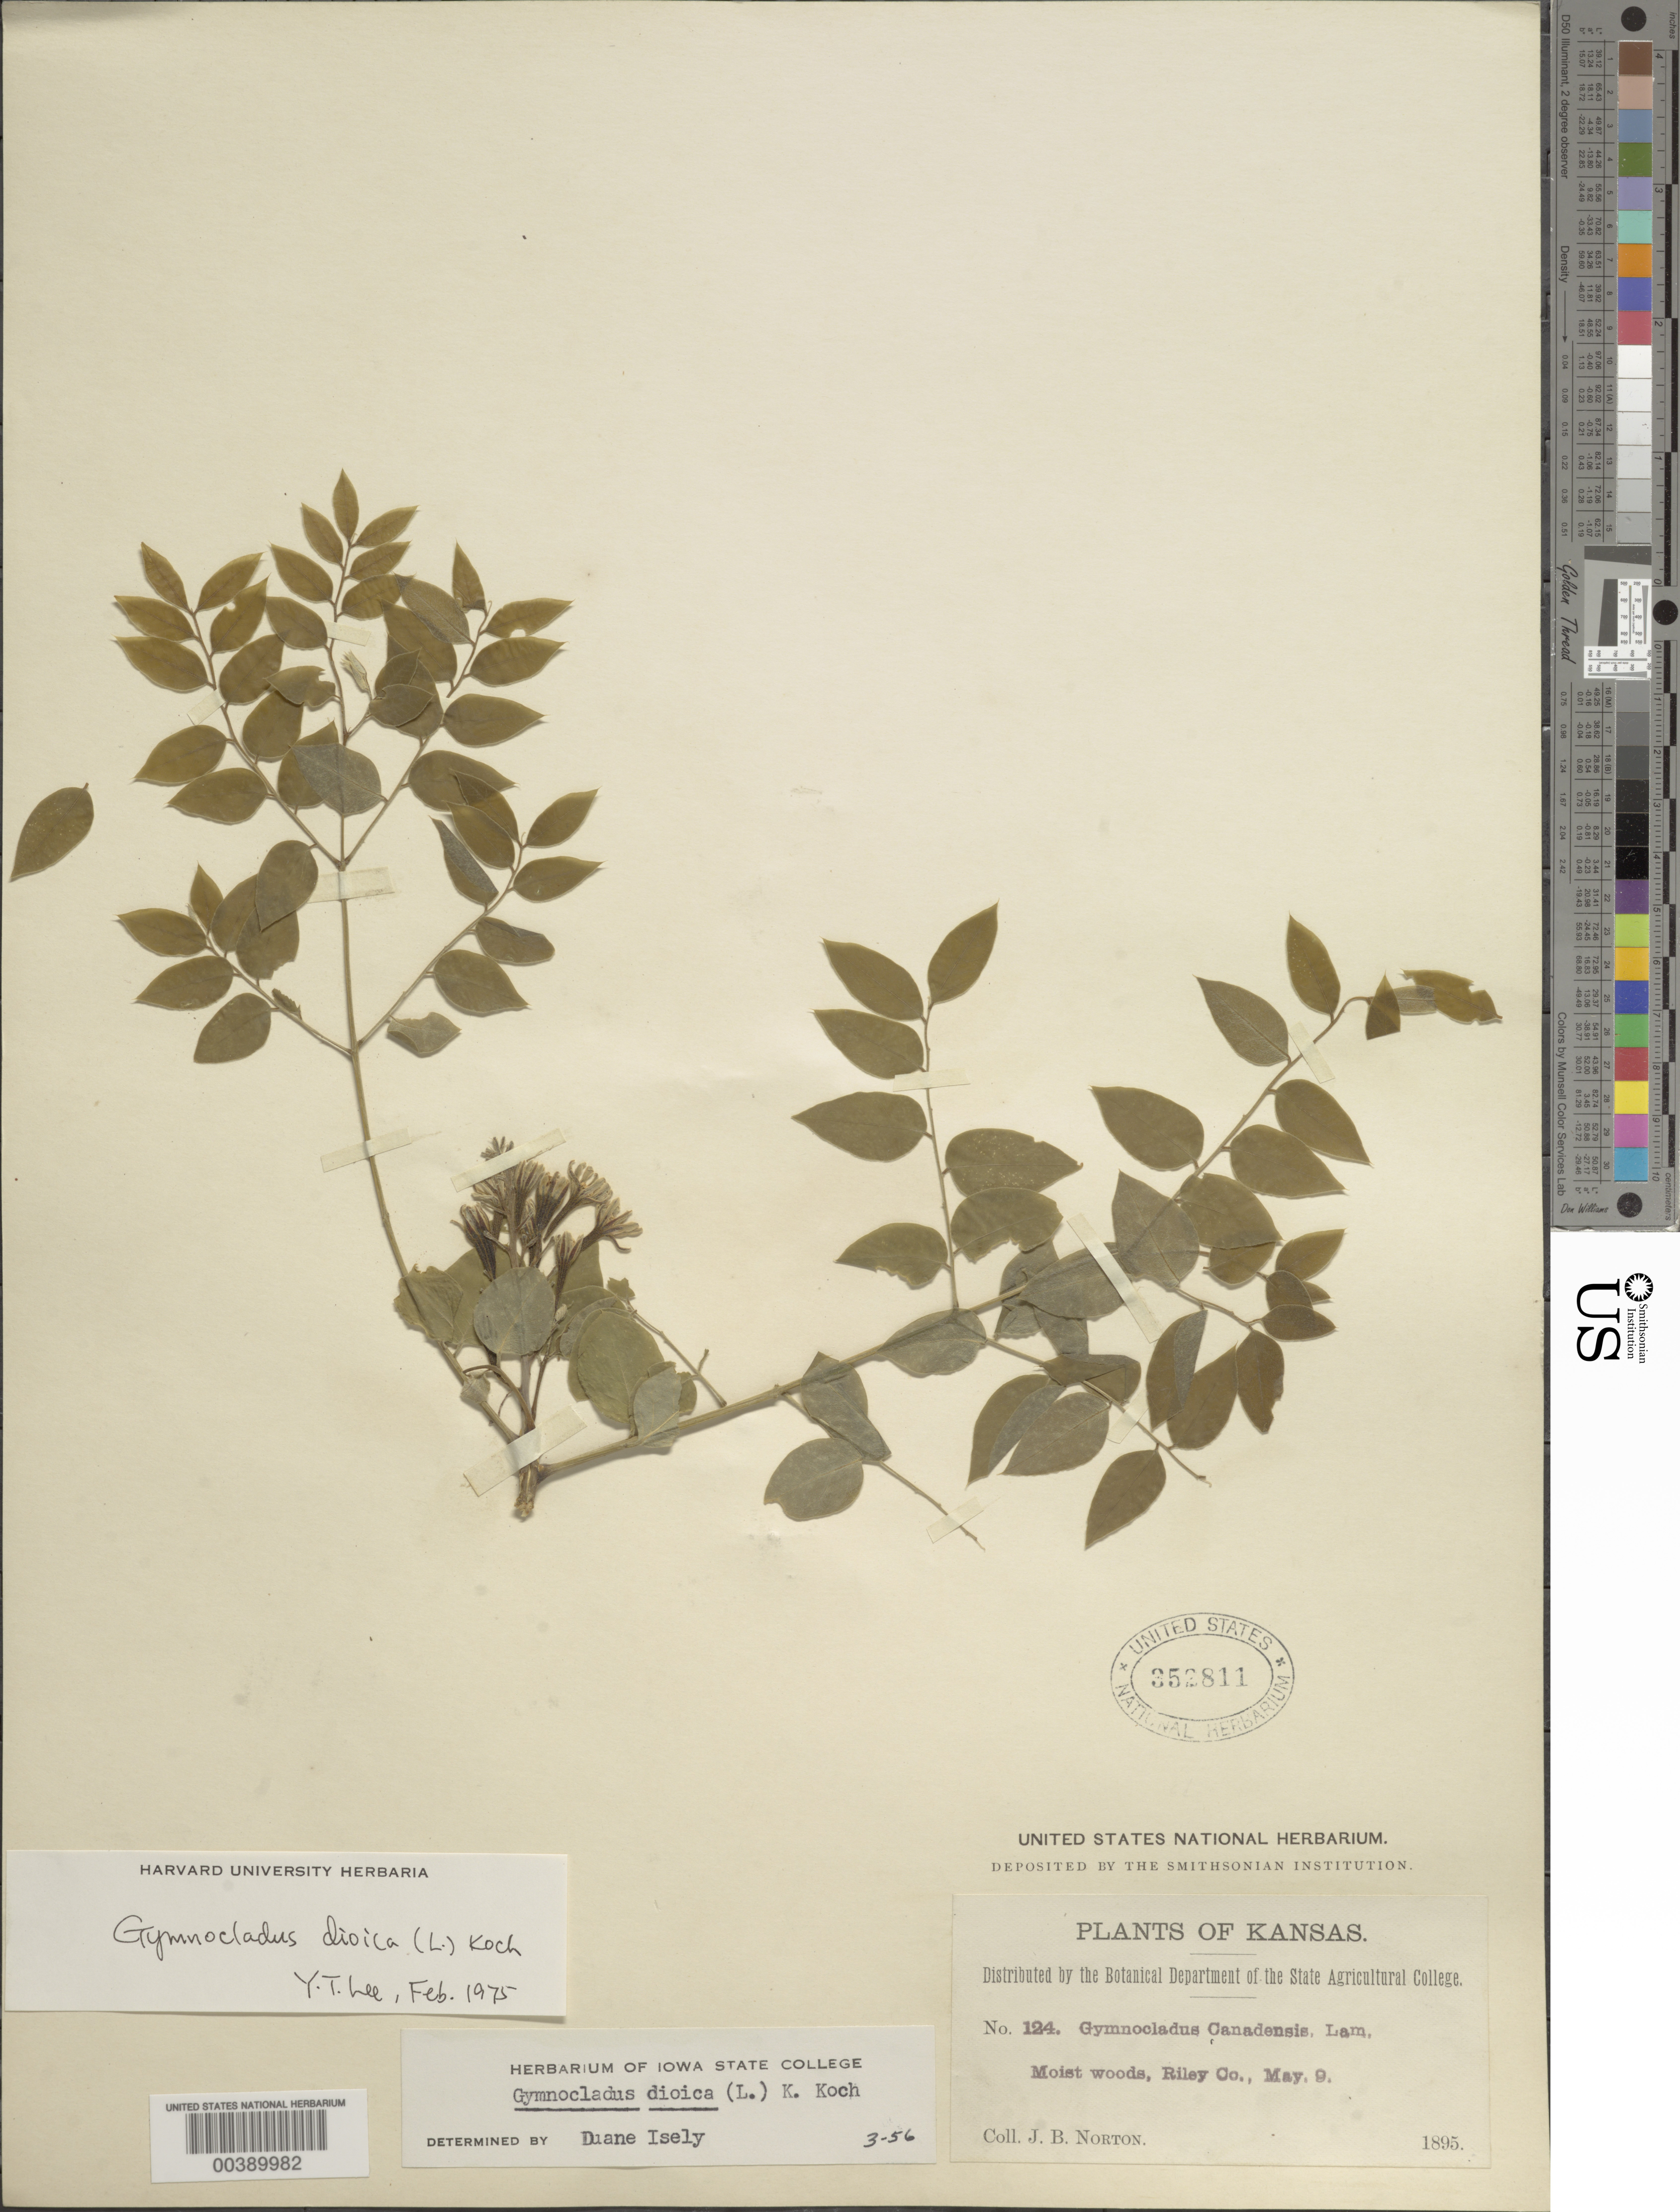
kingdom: Plantae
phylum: Tracheophyta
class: Magnoliopsida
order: Fabales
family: Fabaceae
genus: Gymnocladus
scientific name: Gymnocladus dioicus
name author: (L.) K. Koch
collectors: J. Norton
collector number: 124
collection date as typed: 09 May 1895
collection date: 1895-05-09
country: United States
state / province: Kansas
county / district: Riley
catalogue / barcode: US 352811